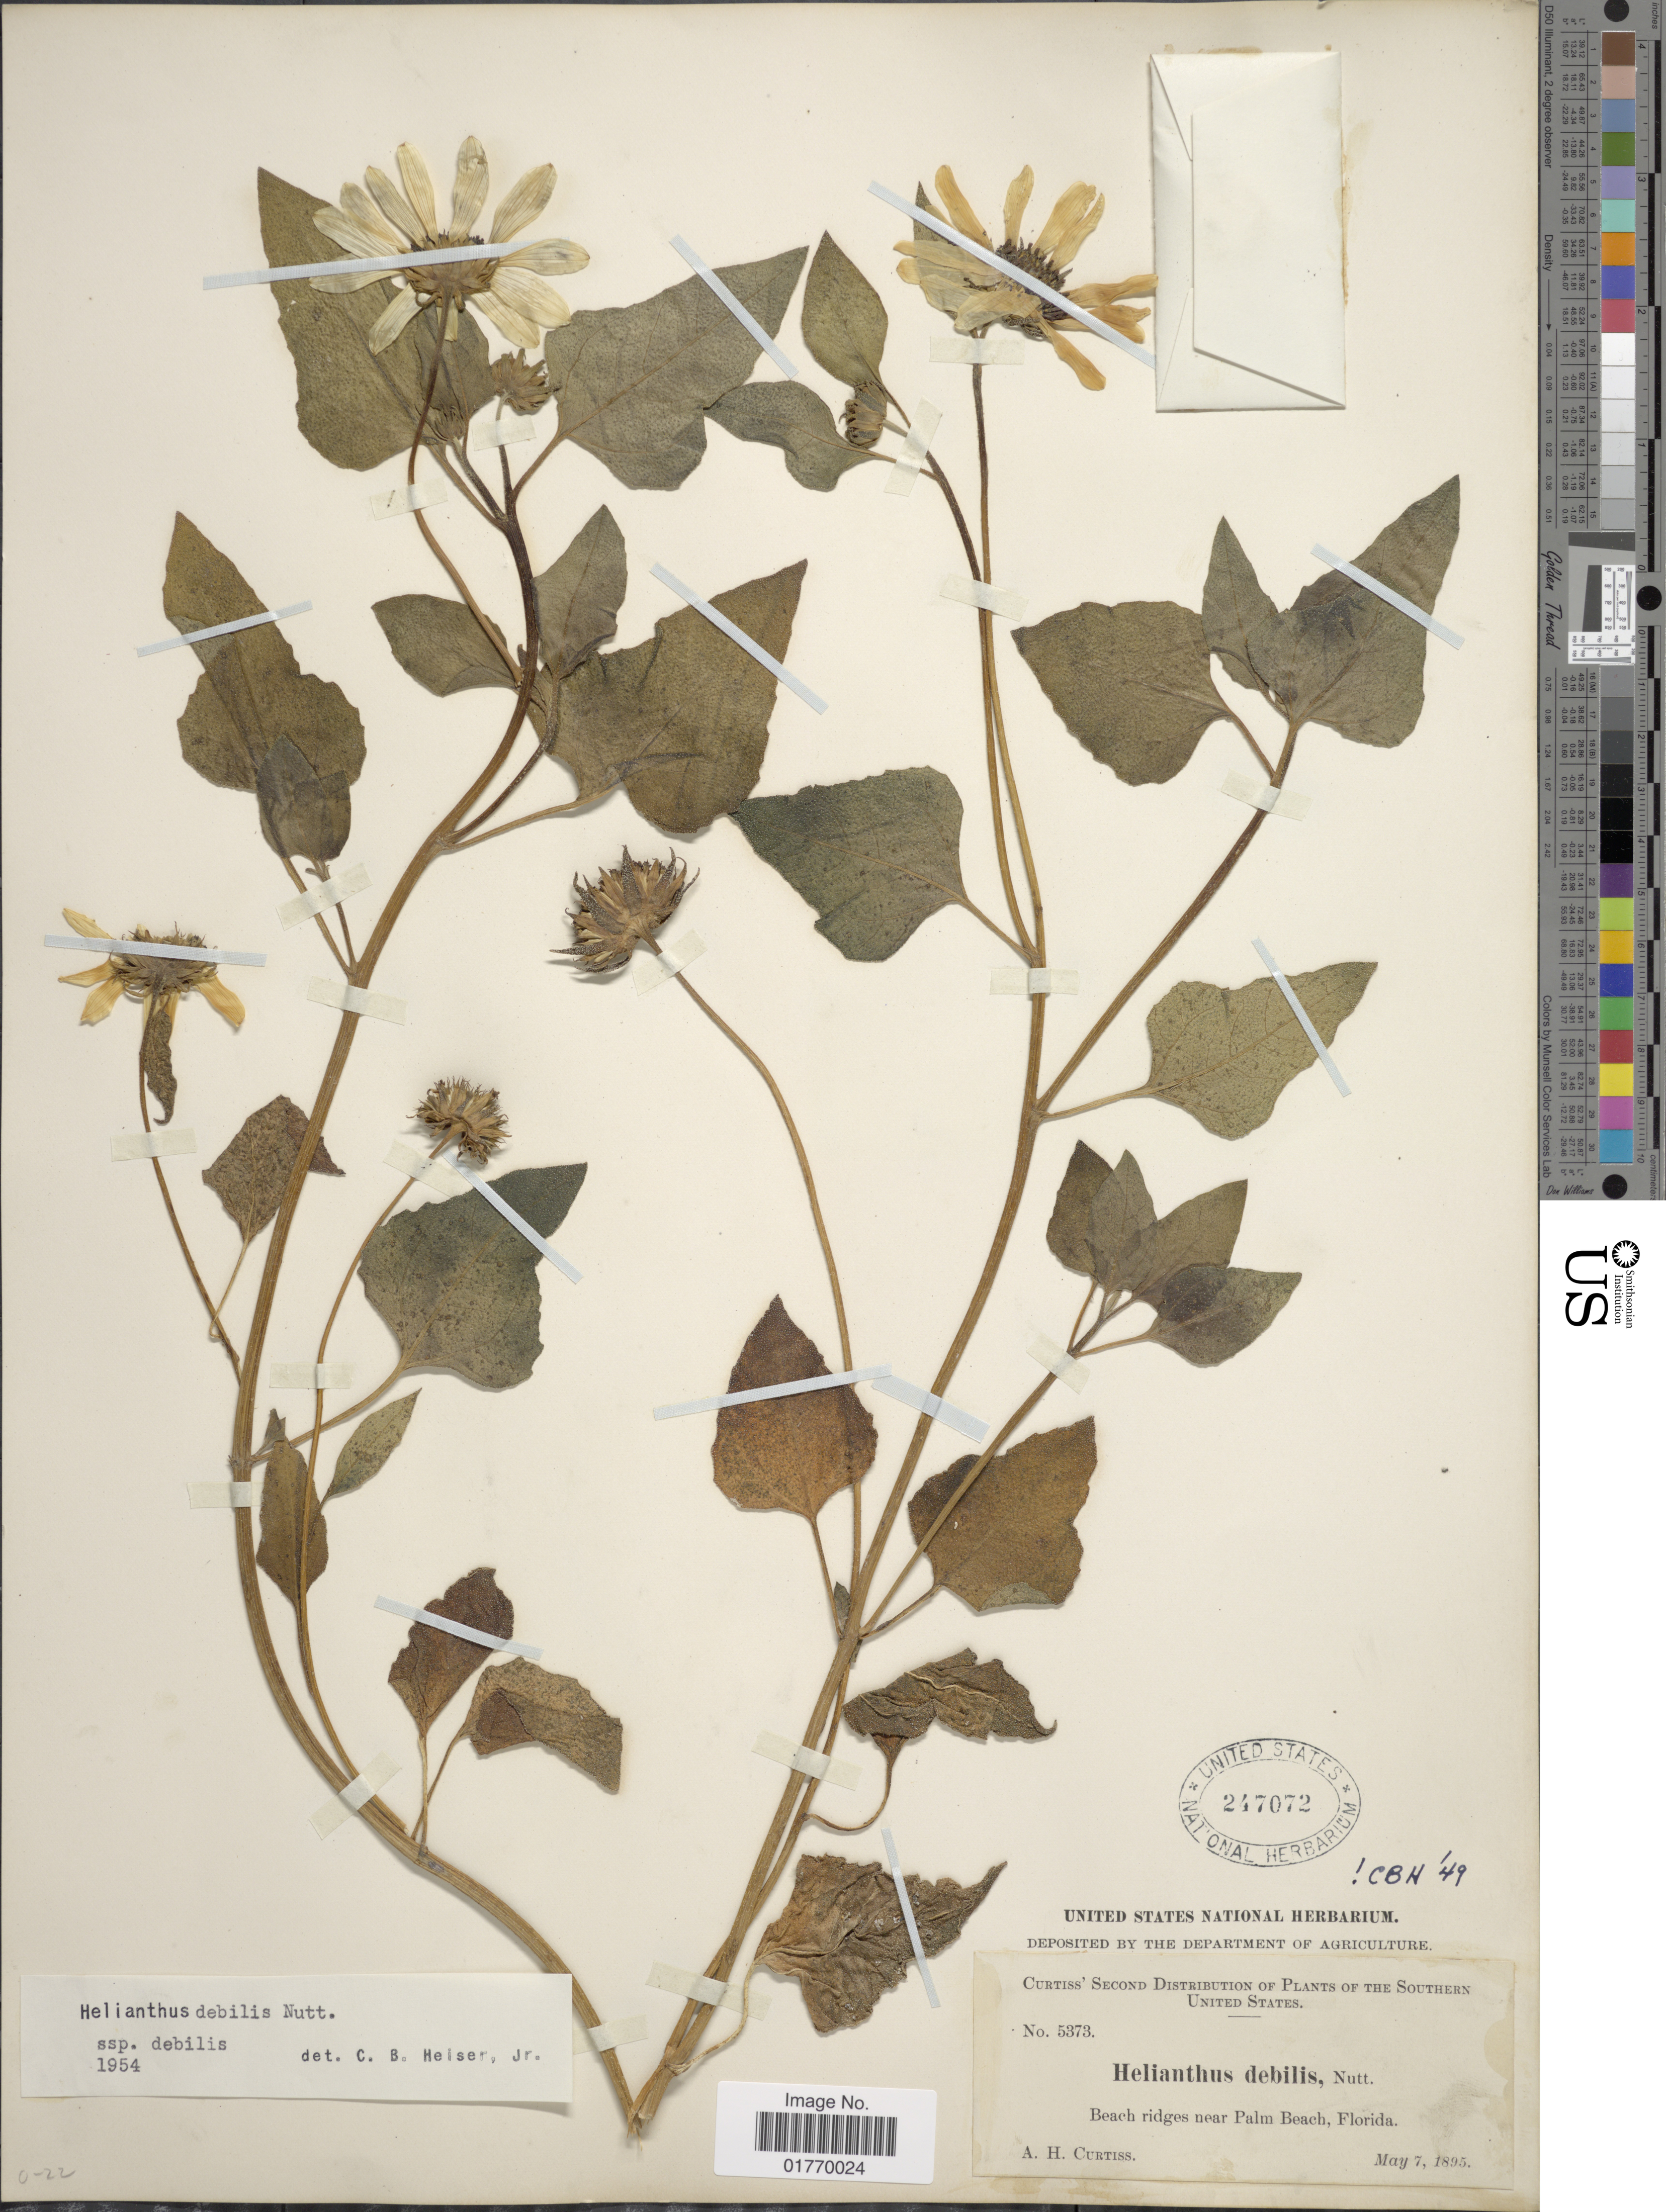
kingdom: Plantae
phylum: Tracheophyta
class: Magnoliopsida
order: Asterales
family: Asteraceae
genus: Helianthus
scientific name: Helianthus debilis subsp. debilis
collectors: A. H. Curtiss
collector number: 5373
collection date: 1895-05-07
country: United States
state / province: Florida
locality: Beach ridges near Palm Beach, Florida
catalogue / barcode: US 247072